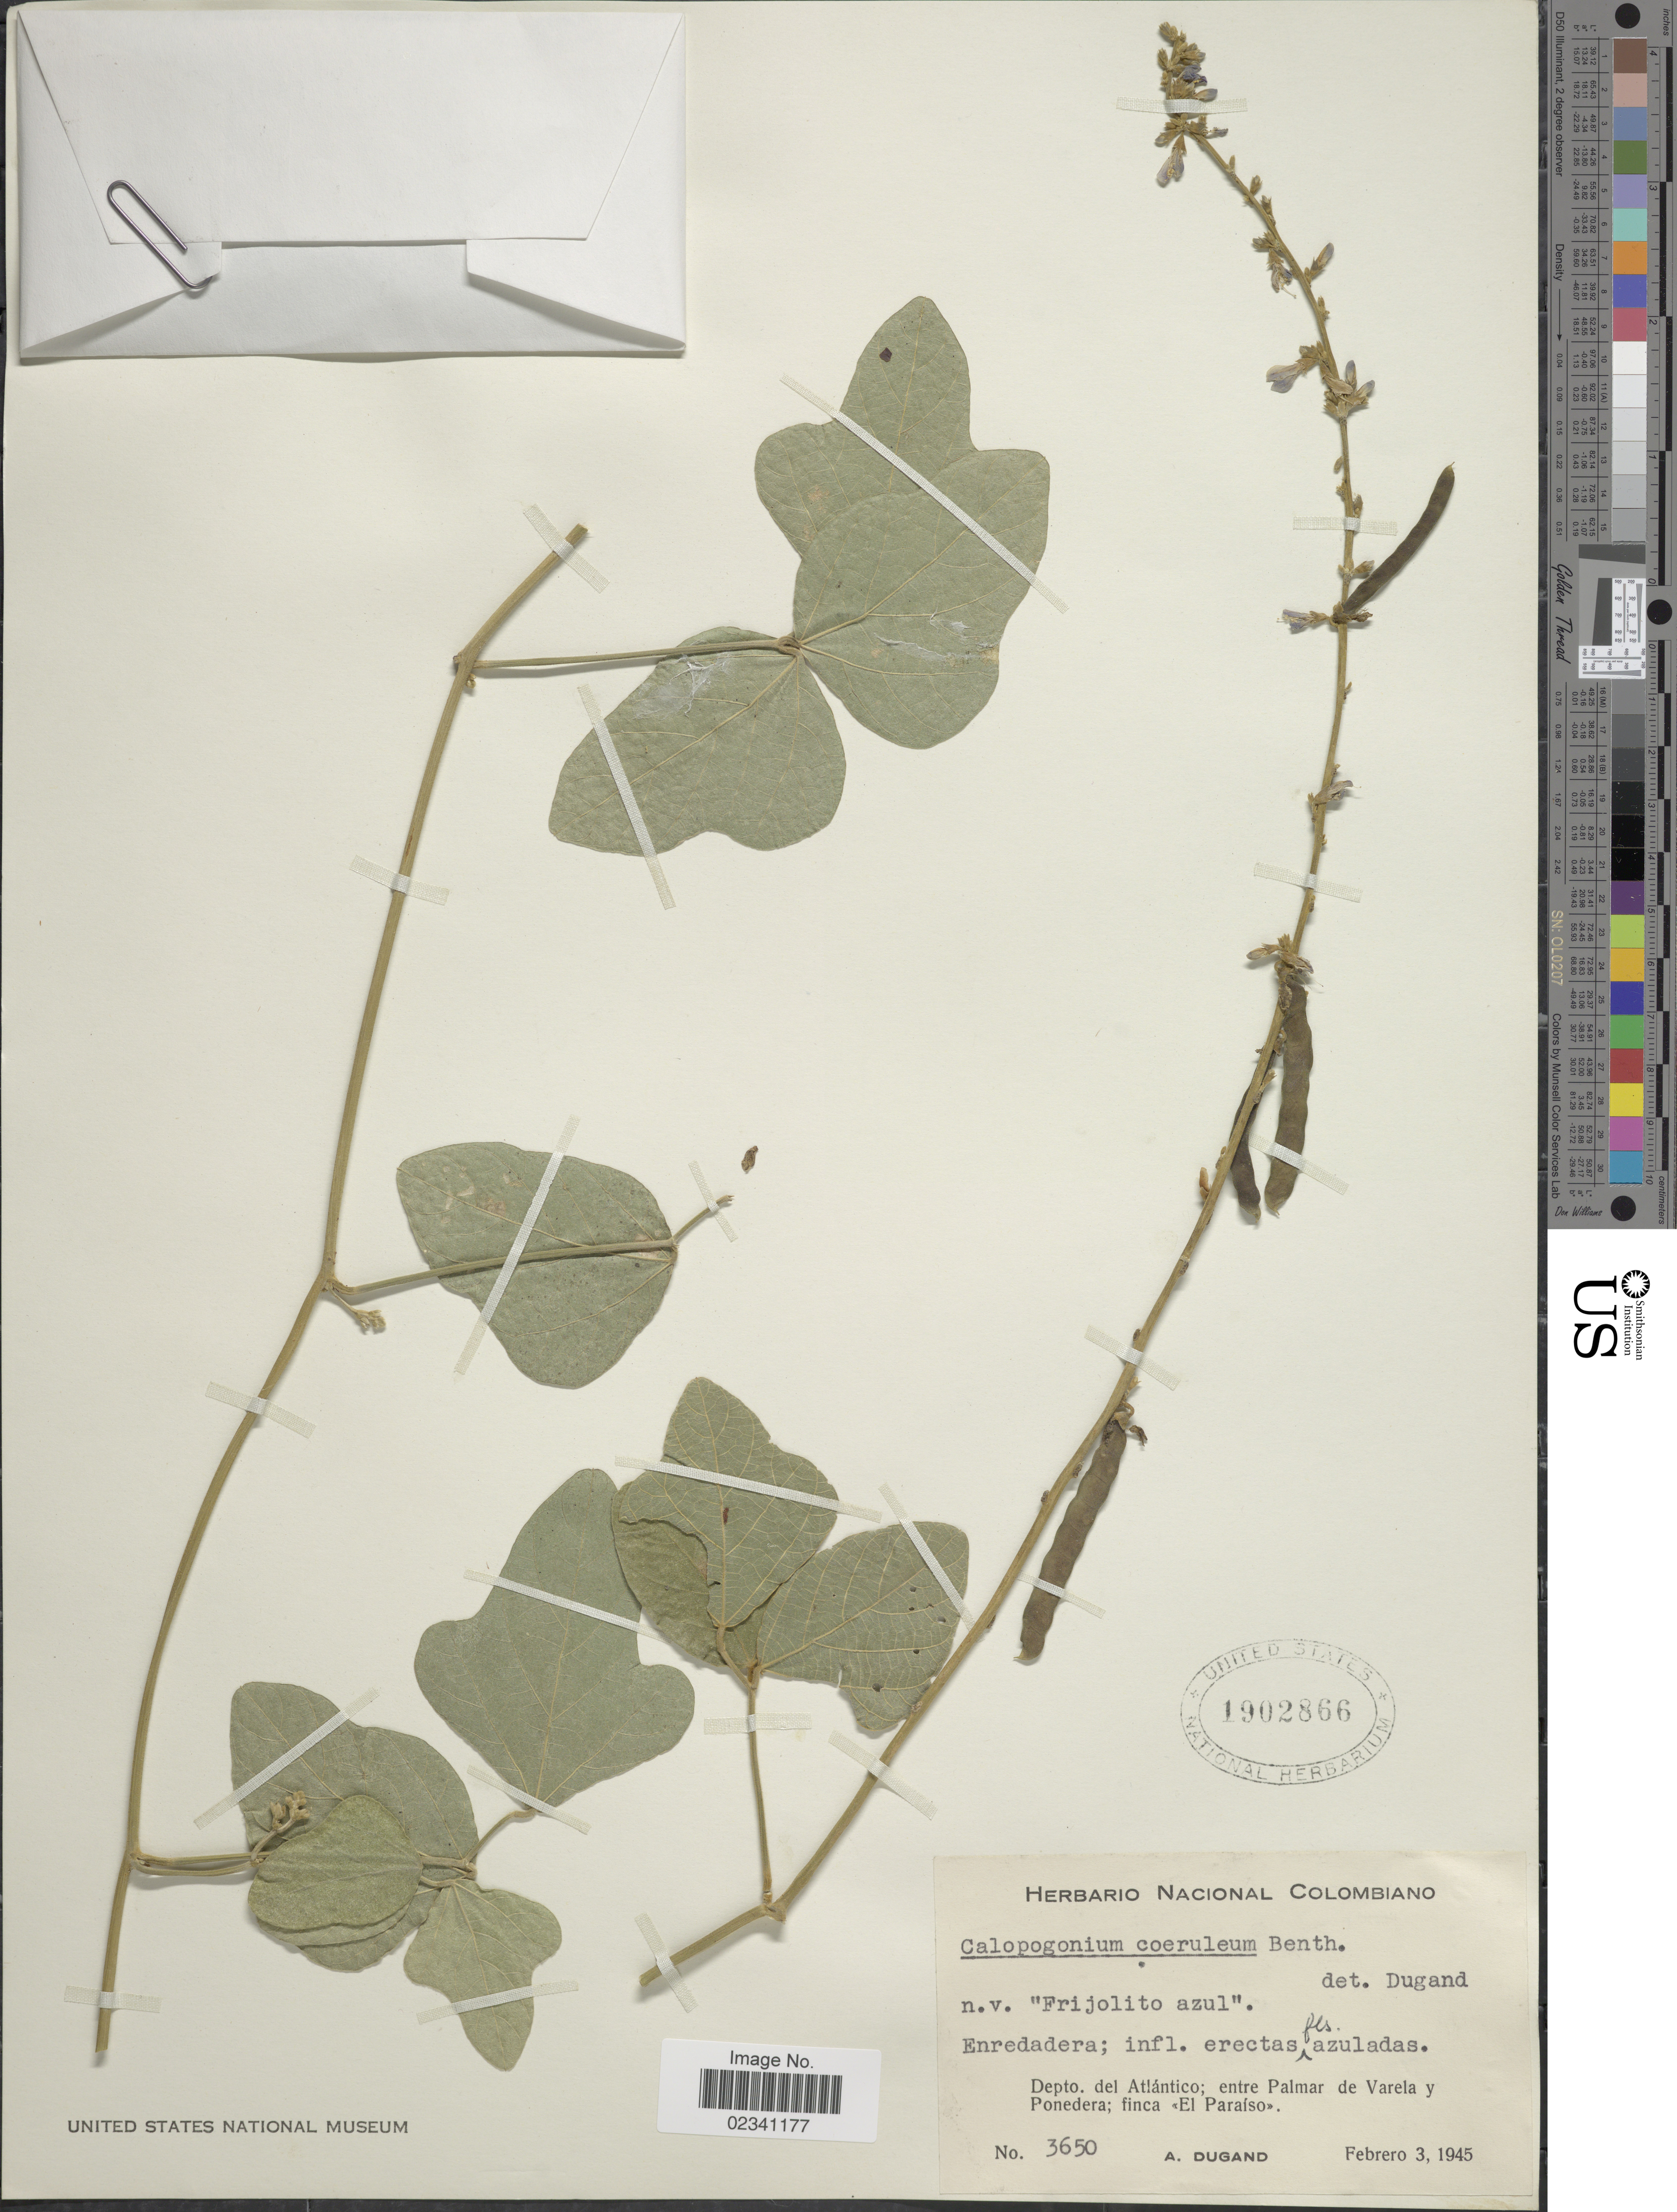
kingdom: Plantae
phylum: Tracheophyta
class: Magnoliopsida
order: Fabales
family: Fabaceae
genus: Calopogonium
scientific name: Calopogonium caeruleum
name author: (Benth.) C. Wright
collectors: A. Dugand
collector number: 3650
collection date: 1945-02-03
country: Colombia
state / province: Atlántico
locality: Entre Palmar de Varela y Ponedera; finca <<El Paraiso>>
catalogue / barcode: US 1902866